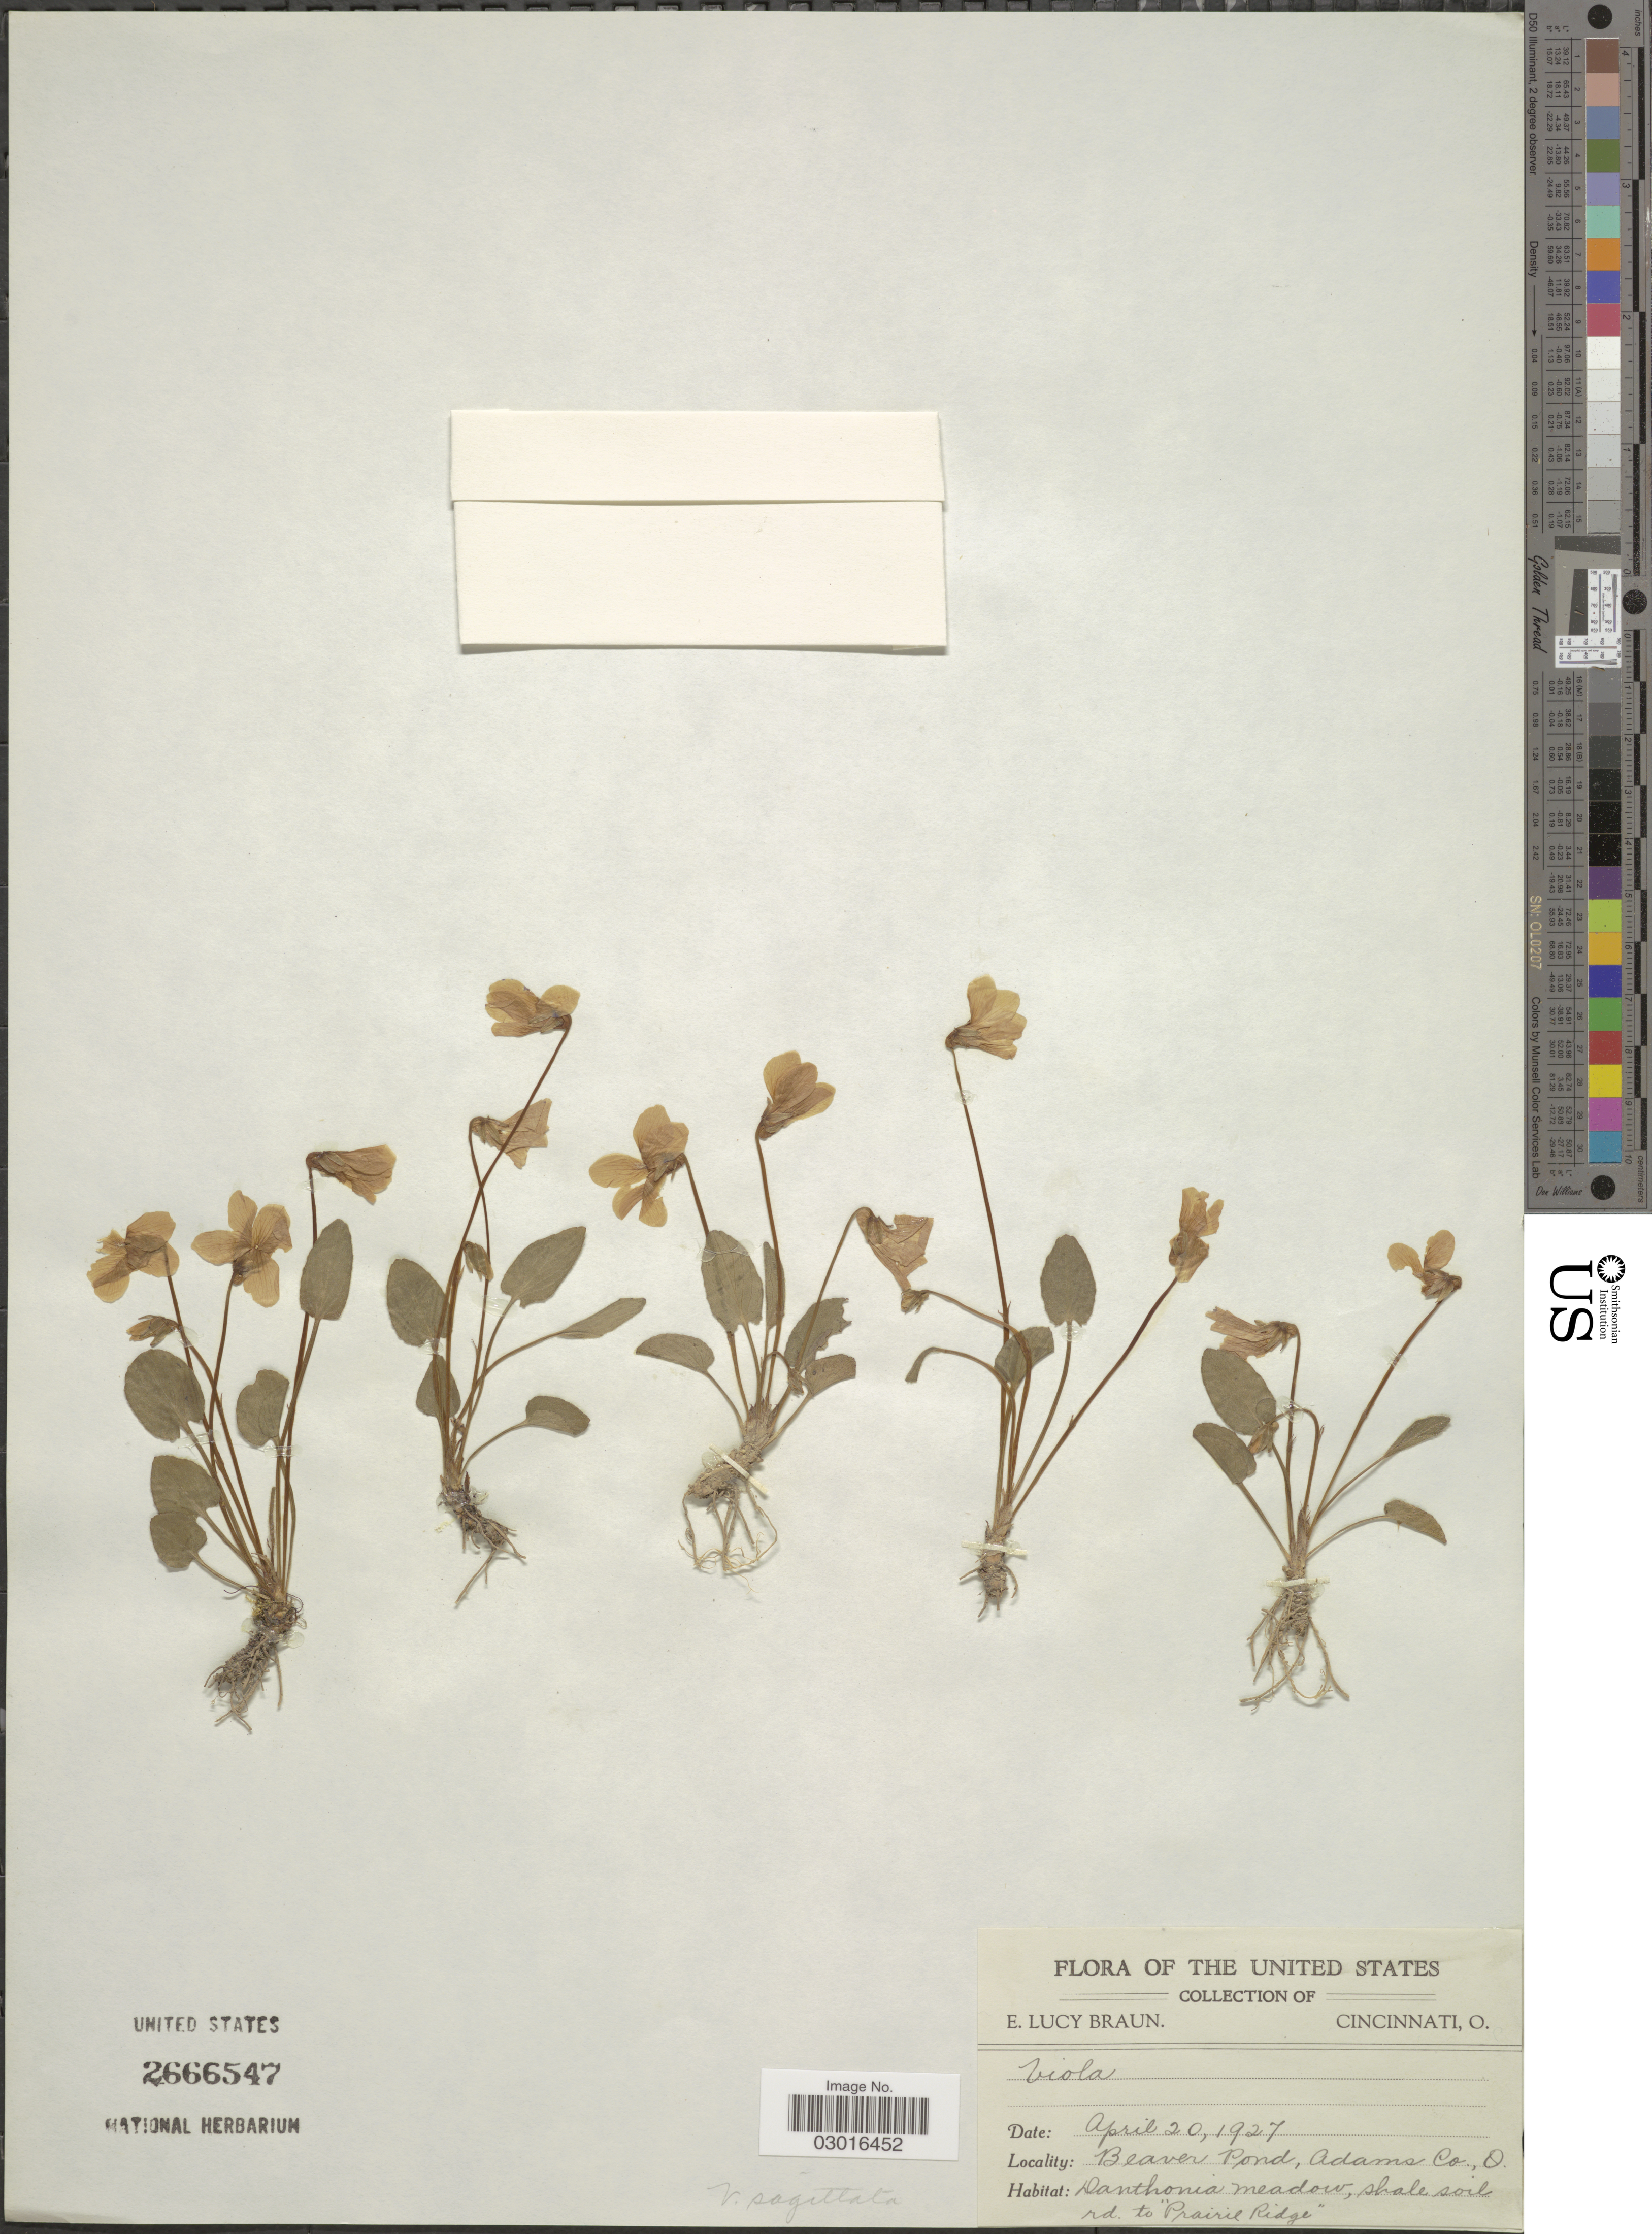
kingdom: Plantae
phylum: Tracheophyta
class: Magnoliopsida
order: Malpighiales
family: Violaceae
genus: Viola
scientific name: Viola sagittata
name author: Aiton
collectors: E. L. Braun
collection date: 1927-04-20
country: United States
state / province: Ohio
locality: Beaver Pond, Adams Co., O. Shale soil rd. to "Prairie Ridge".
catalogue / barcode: US 2666547